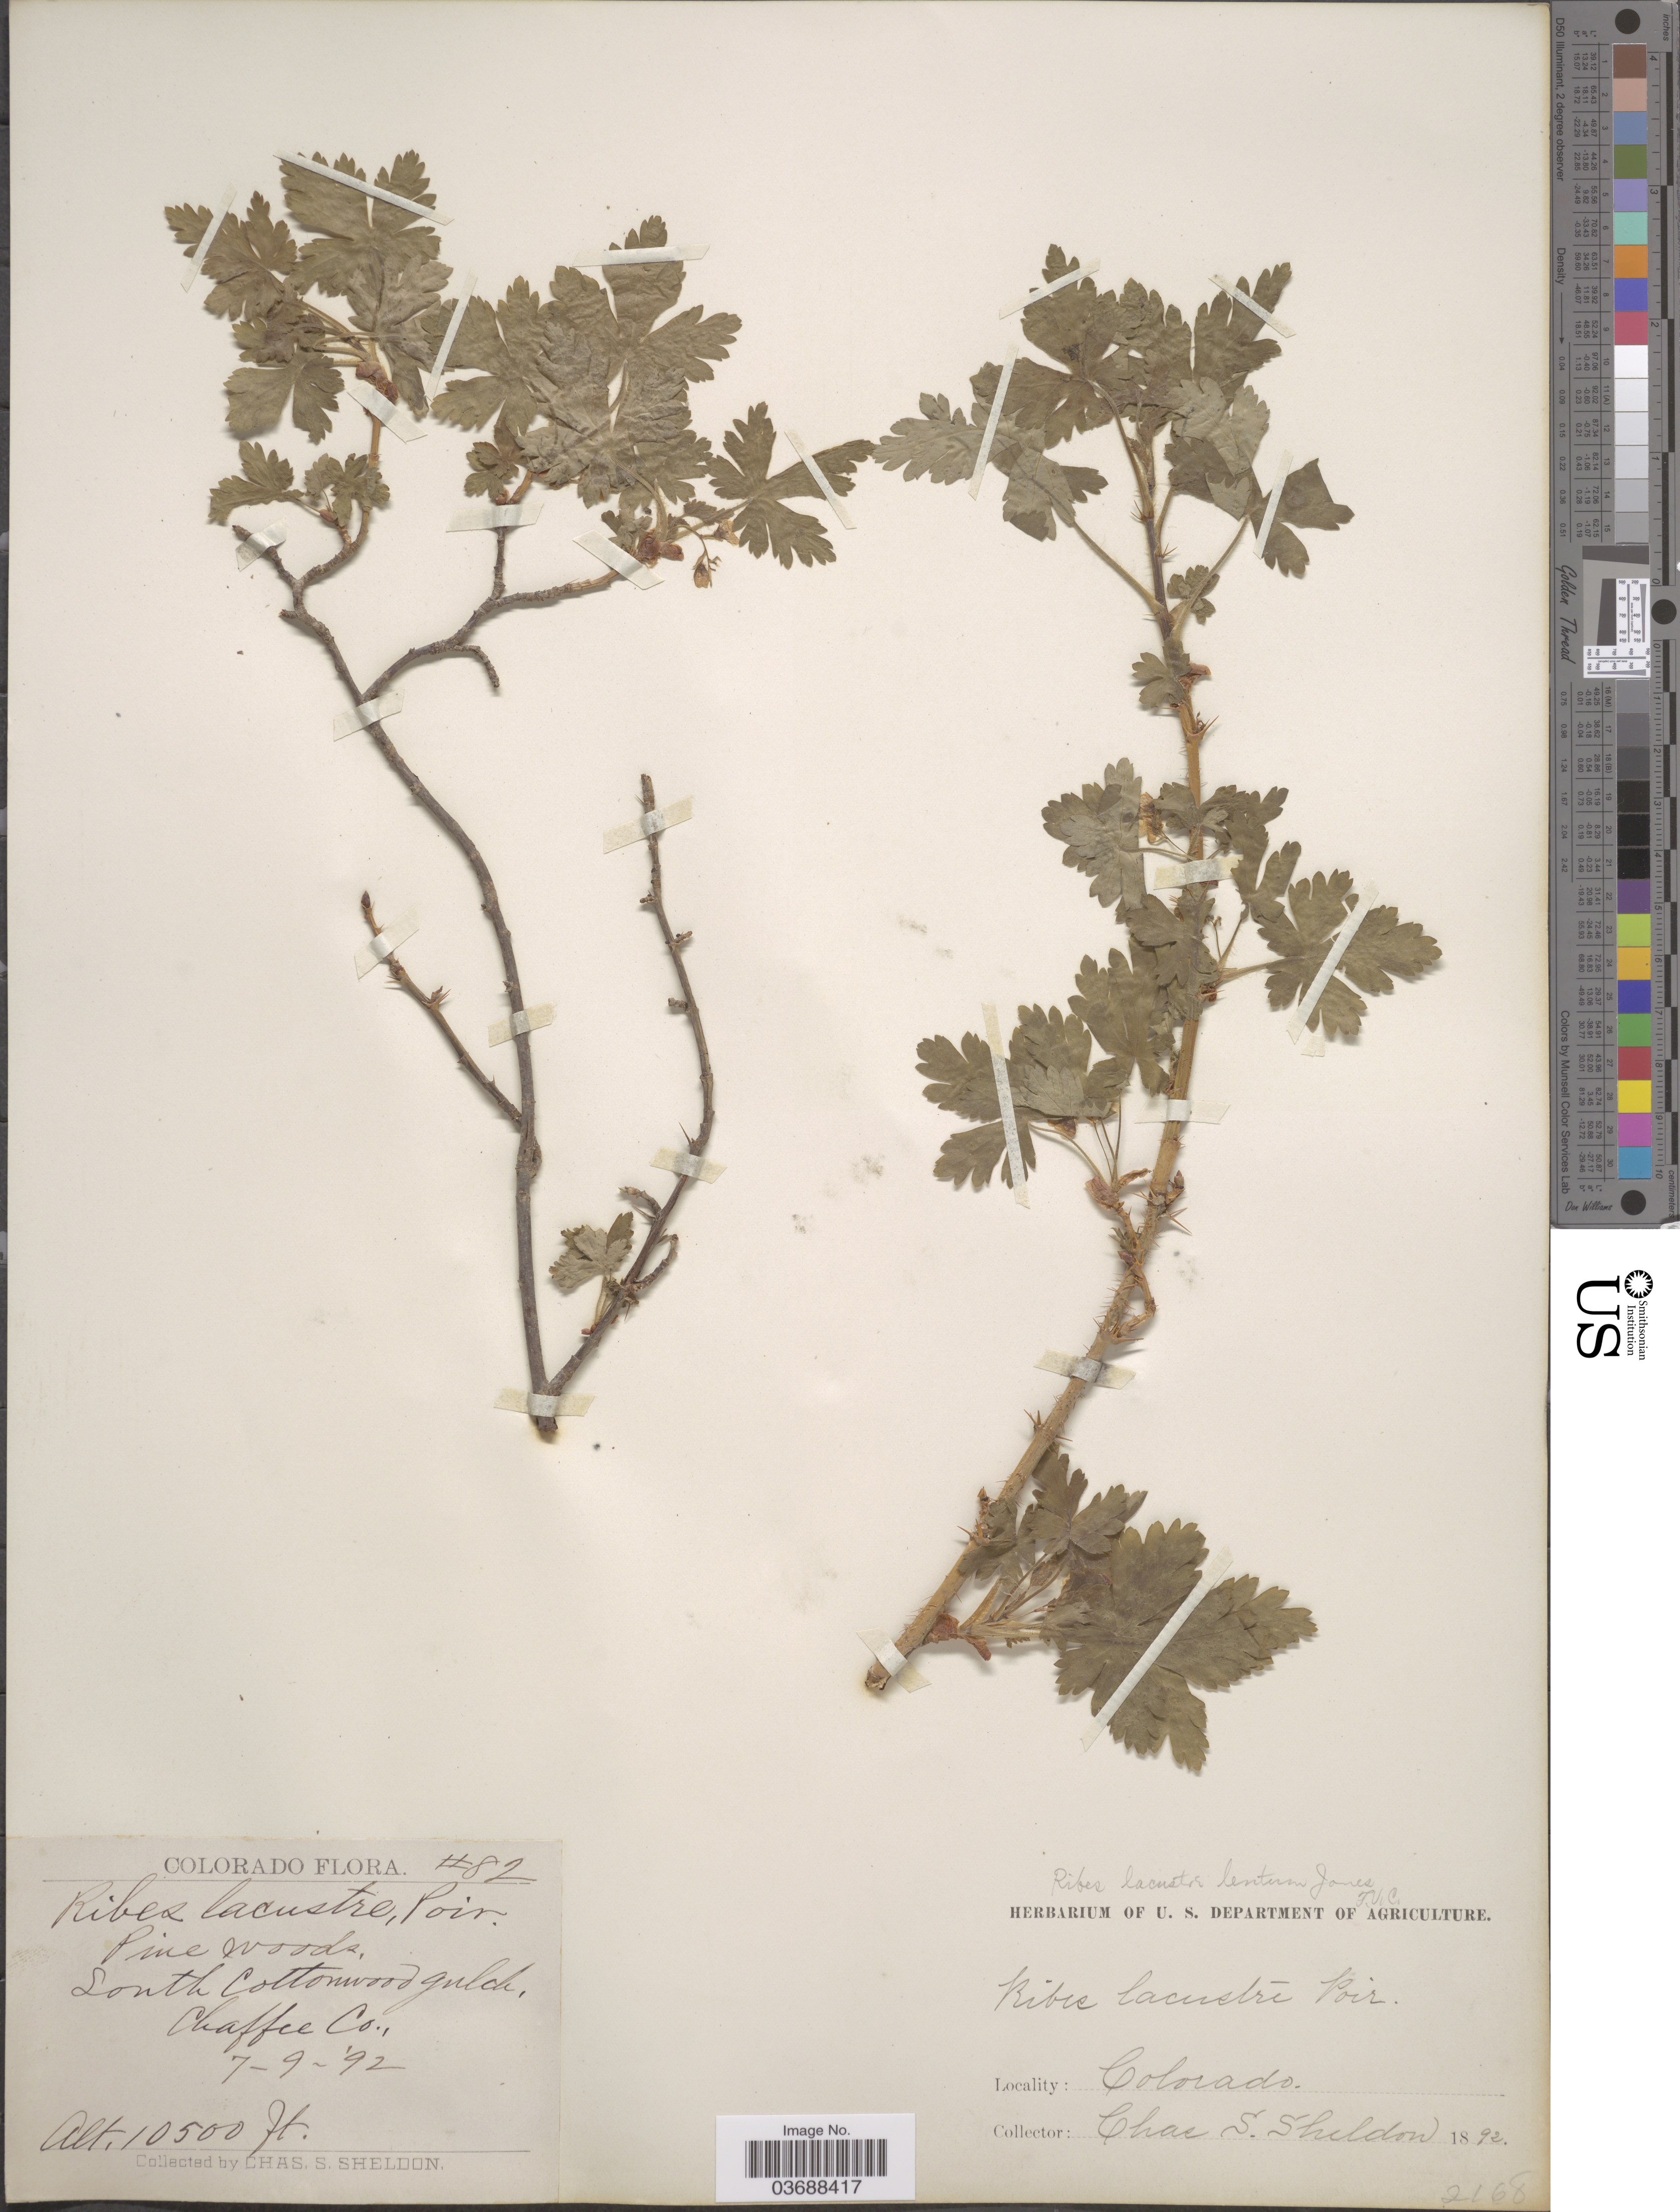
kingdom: Plantae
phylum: Tracheophyta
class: Magnoliopsida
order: Saxifragales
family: Grossulariaceae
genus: Ribes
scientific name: Ribes montigenum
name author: McClatchie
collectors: C. S. Sheldon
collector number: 82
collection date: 1892-07-09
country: United States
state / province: Colorado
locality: Pine woods, South Cottonwood gulch. Chaffee Co.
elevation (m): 3200